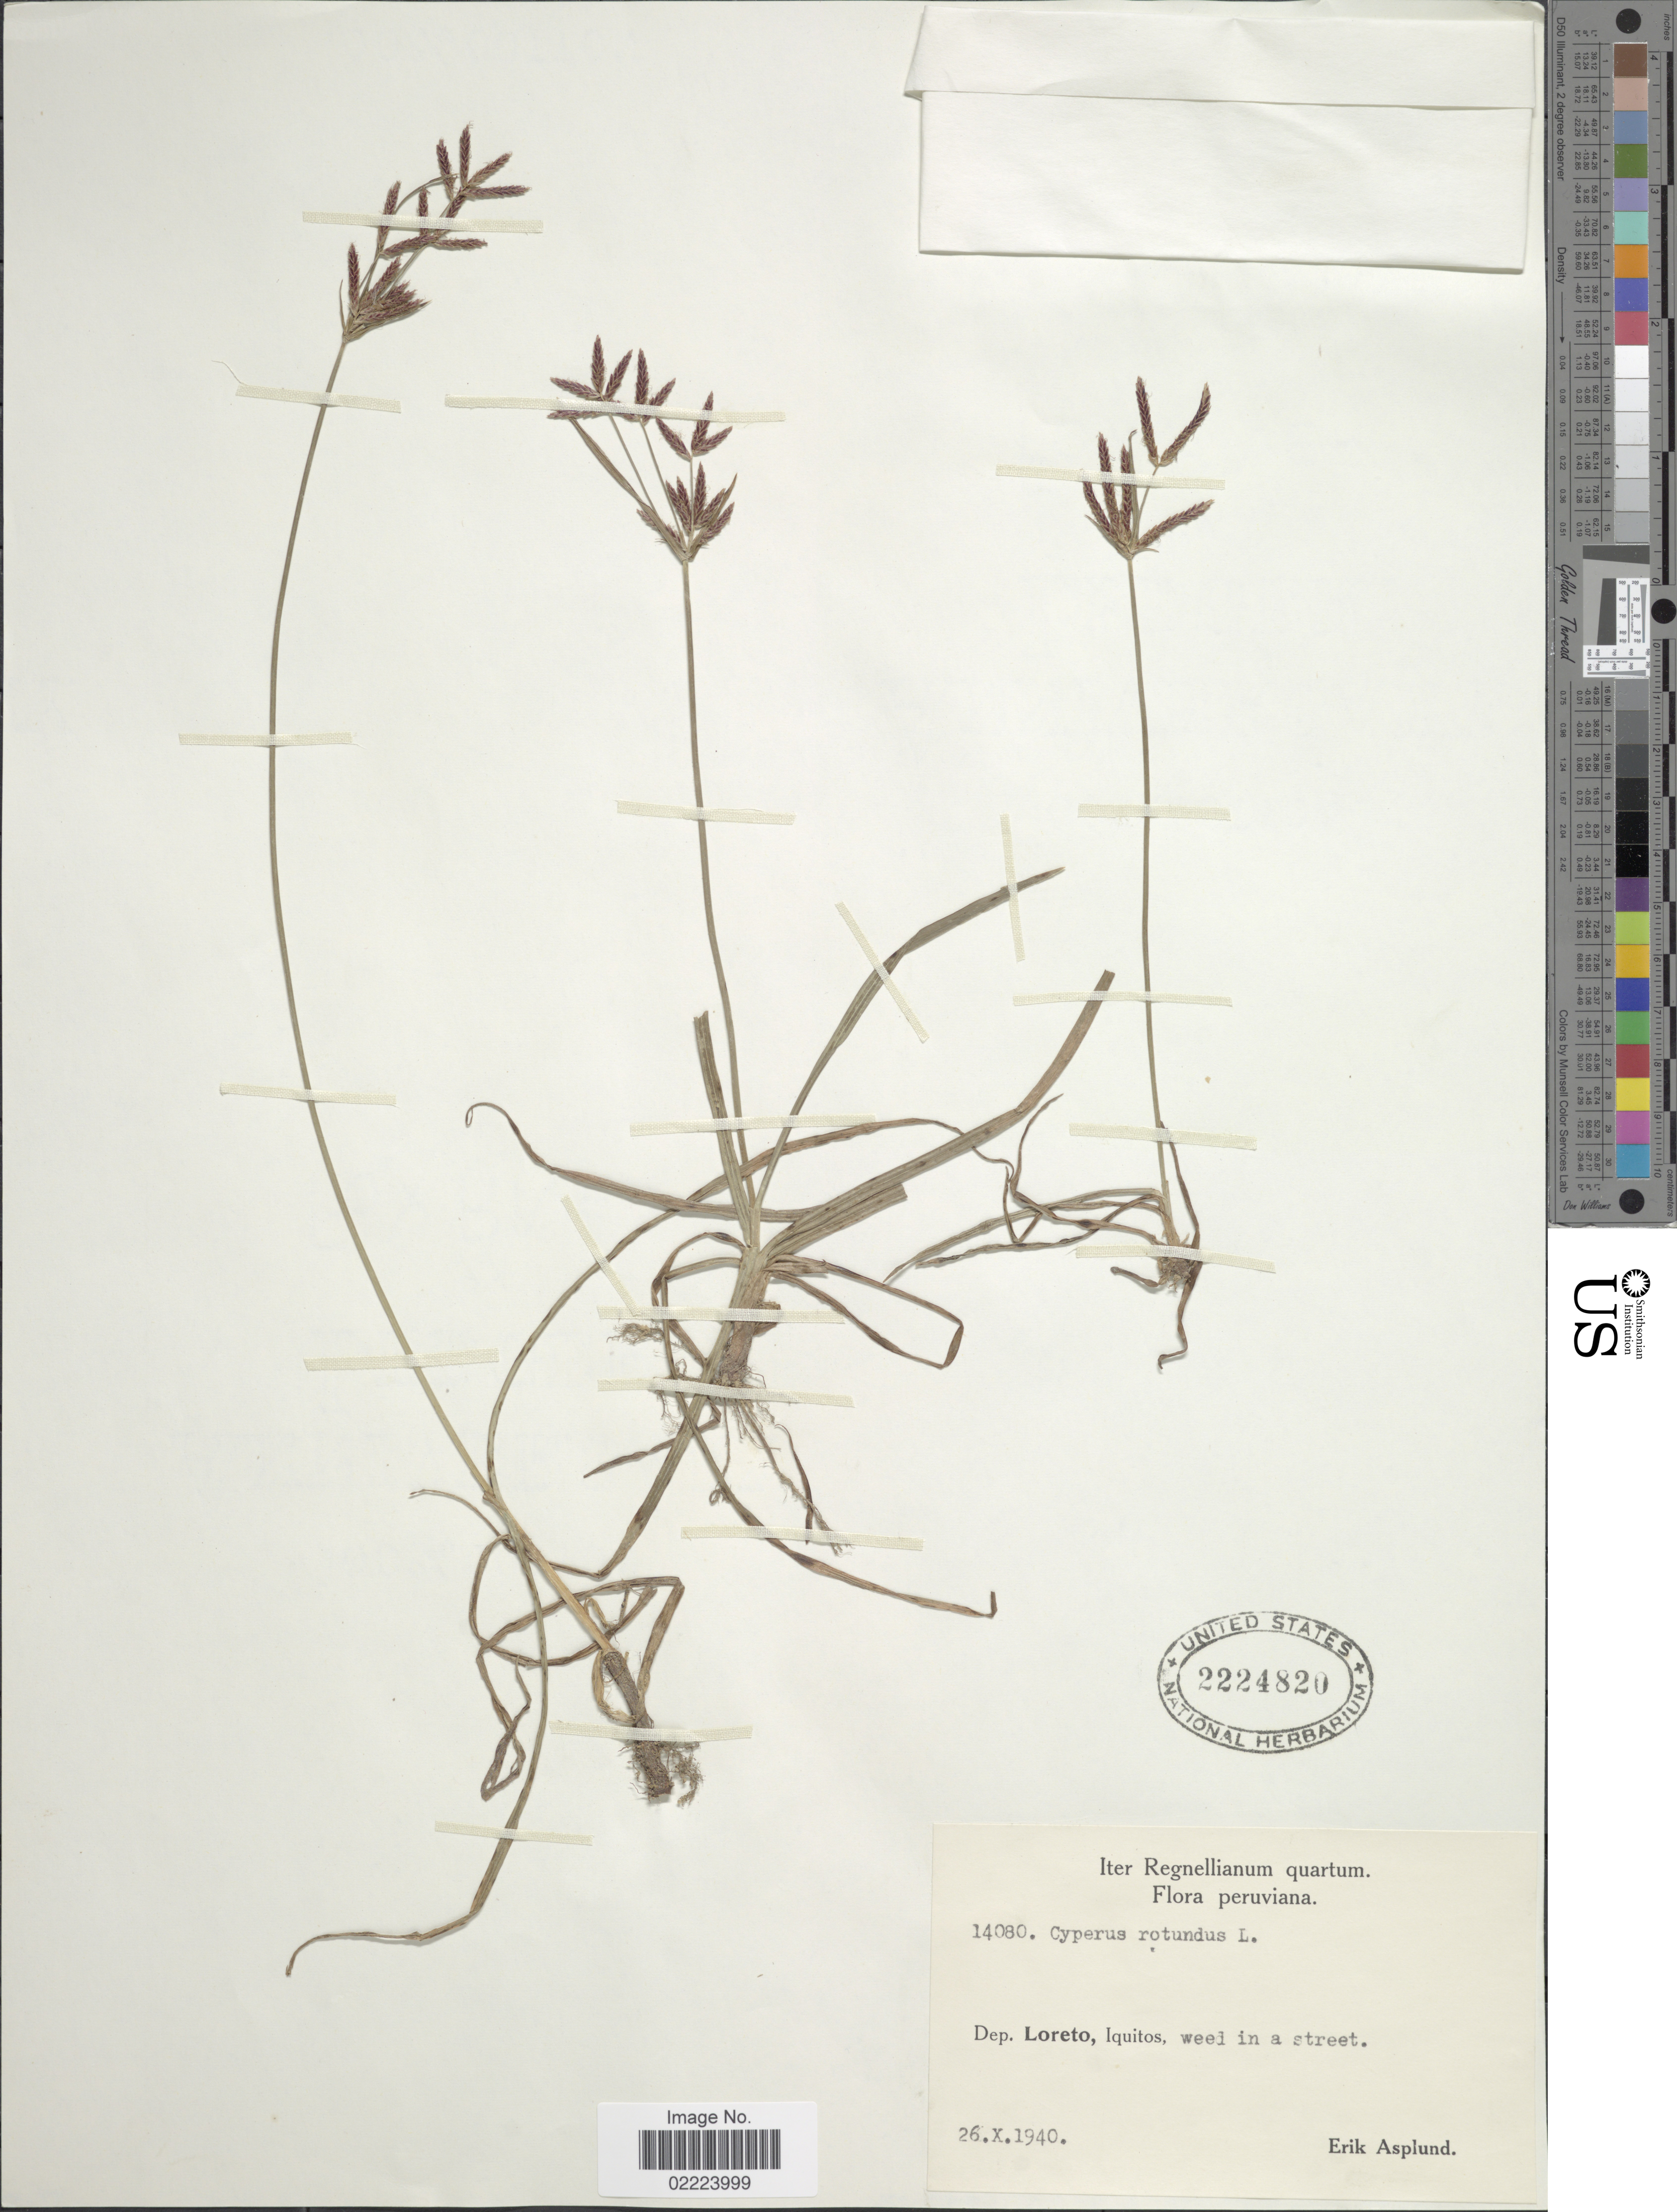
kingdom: Plantae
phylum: Tracheophyta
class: Liliopsida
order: Poales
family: Cyperaceae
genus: Cyperus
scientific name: Cyperus rotundus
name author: L.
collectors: E. Asplund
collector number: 14080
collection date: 1940-10-26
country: Peru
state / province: Loreto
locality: Dep. Loreto, Iquitos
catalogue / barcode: US 2224820